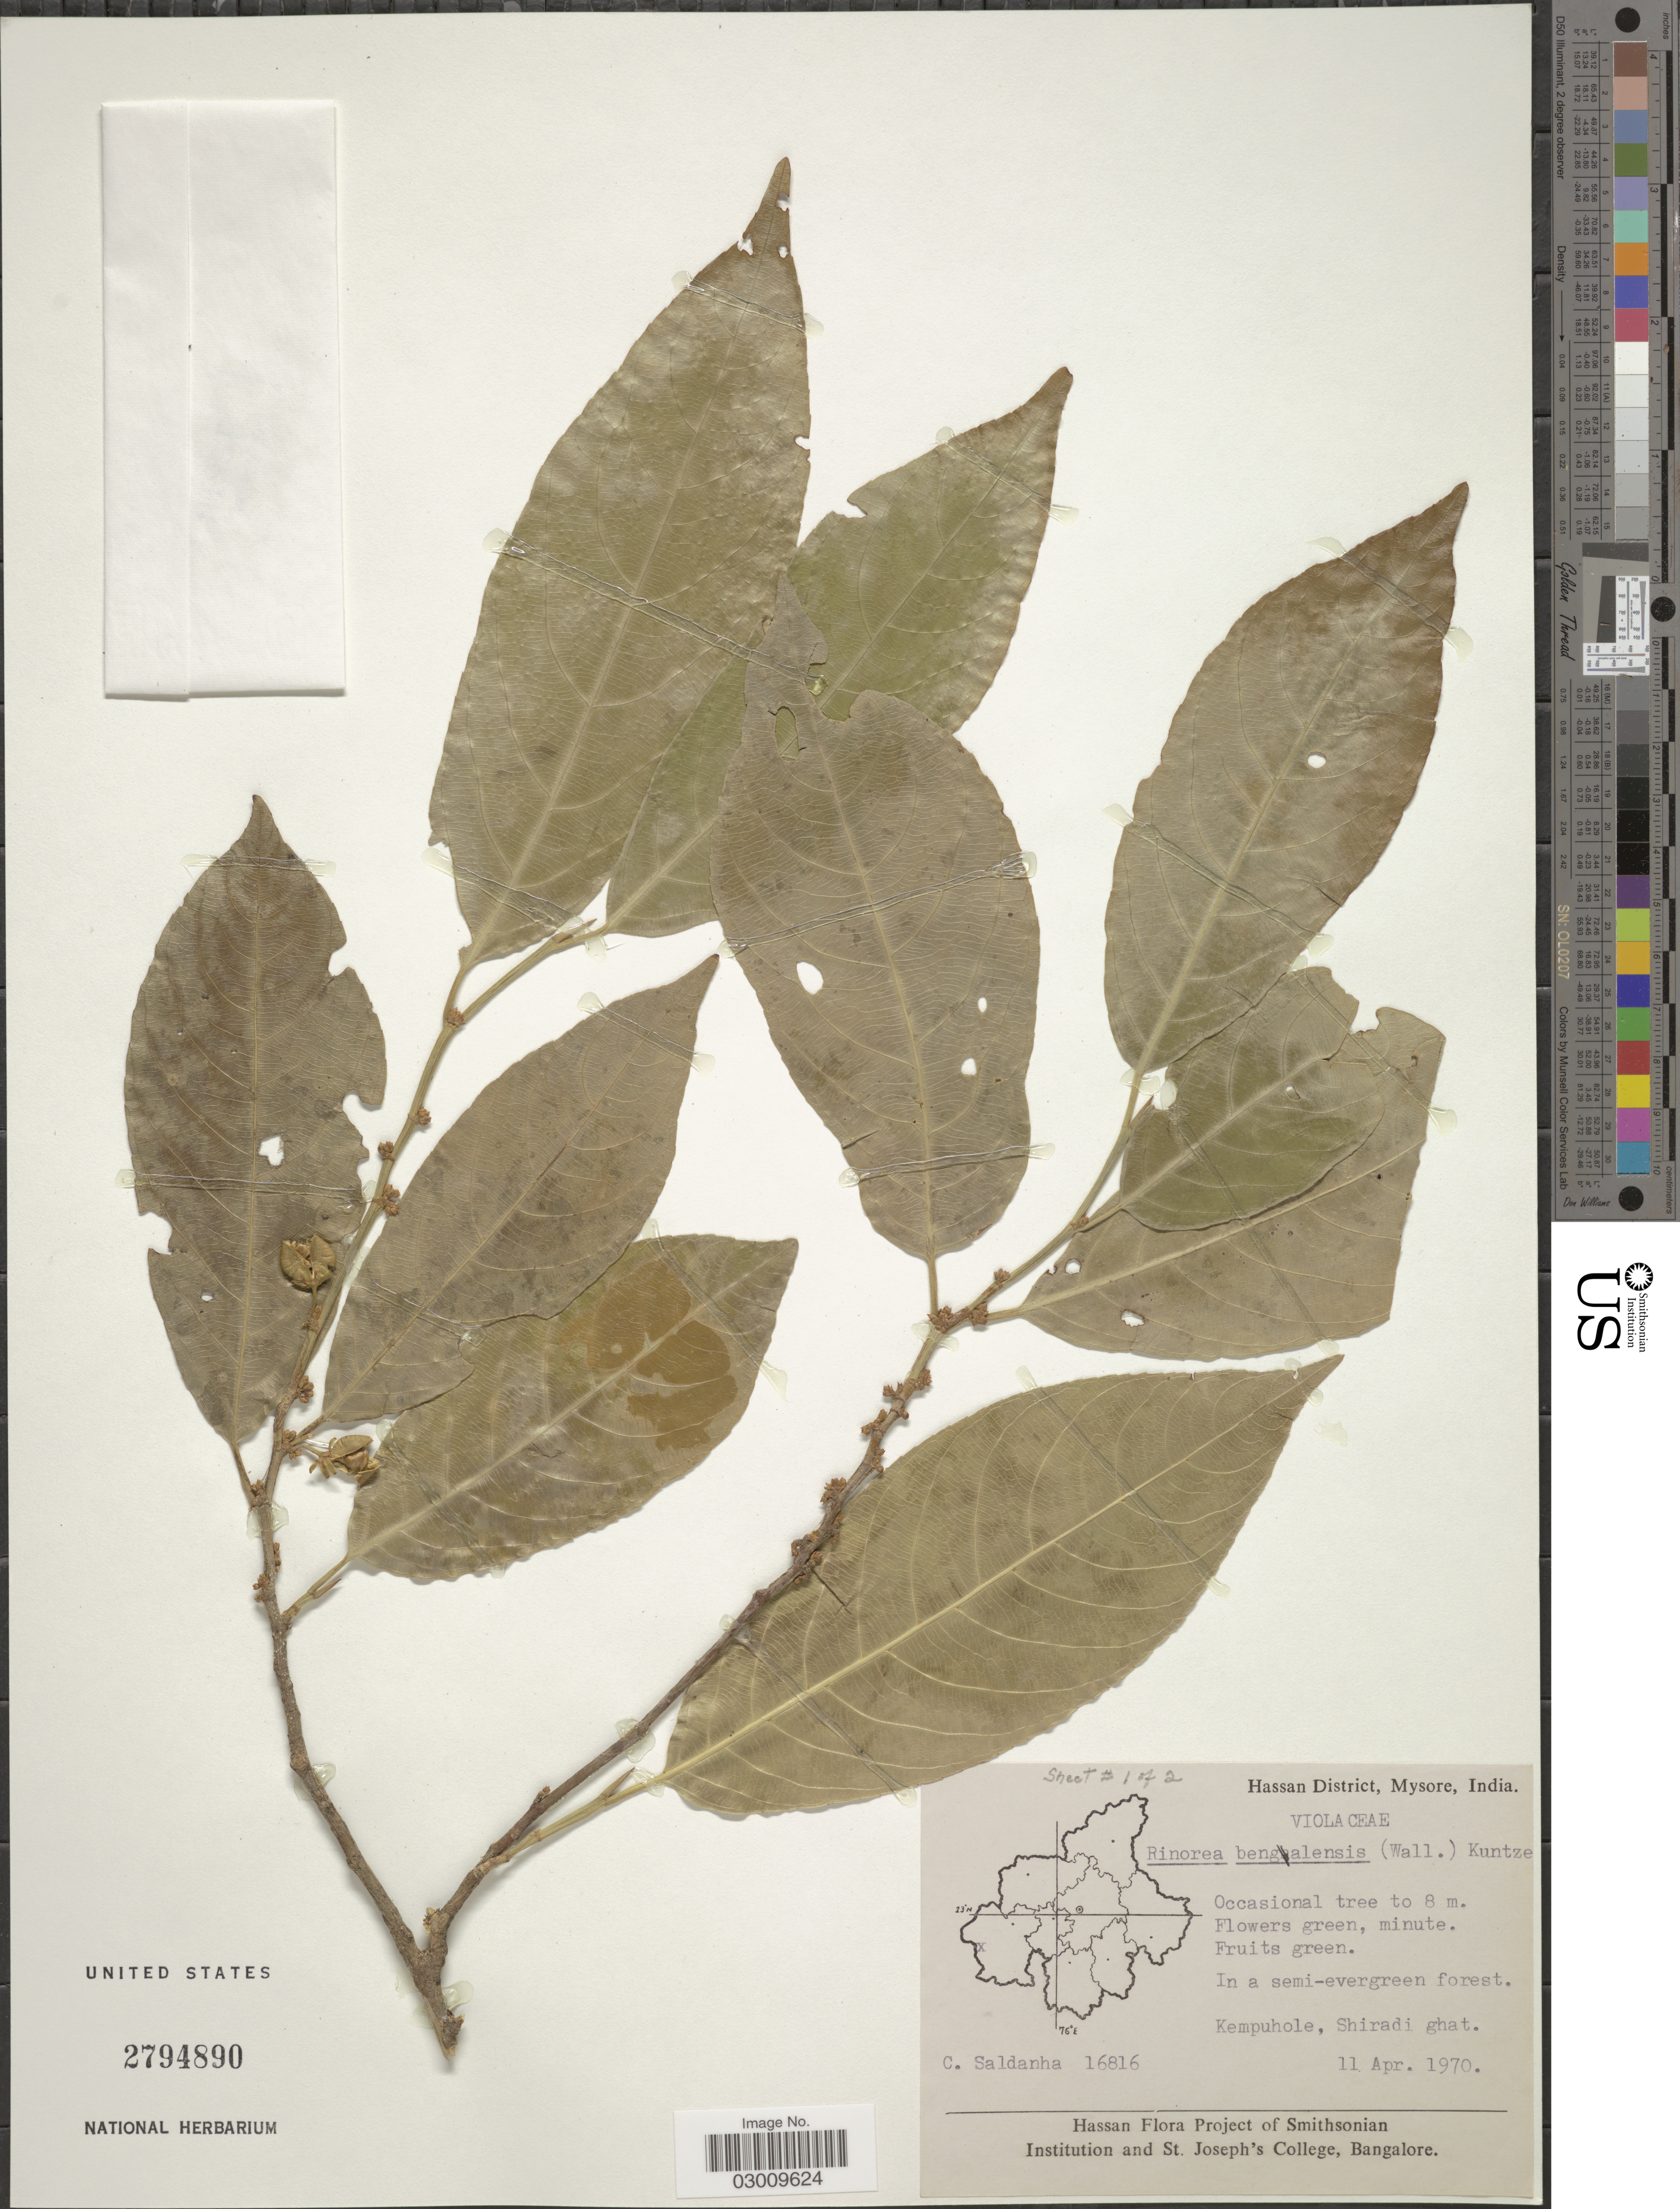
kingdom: Plantae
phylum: Tracheophyta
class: Magnoliopsida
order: Malpighiales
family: Violaceae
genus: Rinorea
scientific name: Rinorea bengalensis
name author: (Wall.) Kuntze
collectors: C. J. Saldanha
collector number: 16816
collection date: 1970-04-11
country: India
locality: Hassan District, Mysore. Kempuhole, Shiradi ghat.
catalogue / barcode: US 2794890